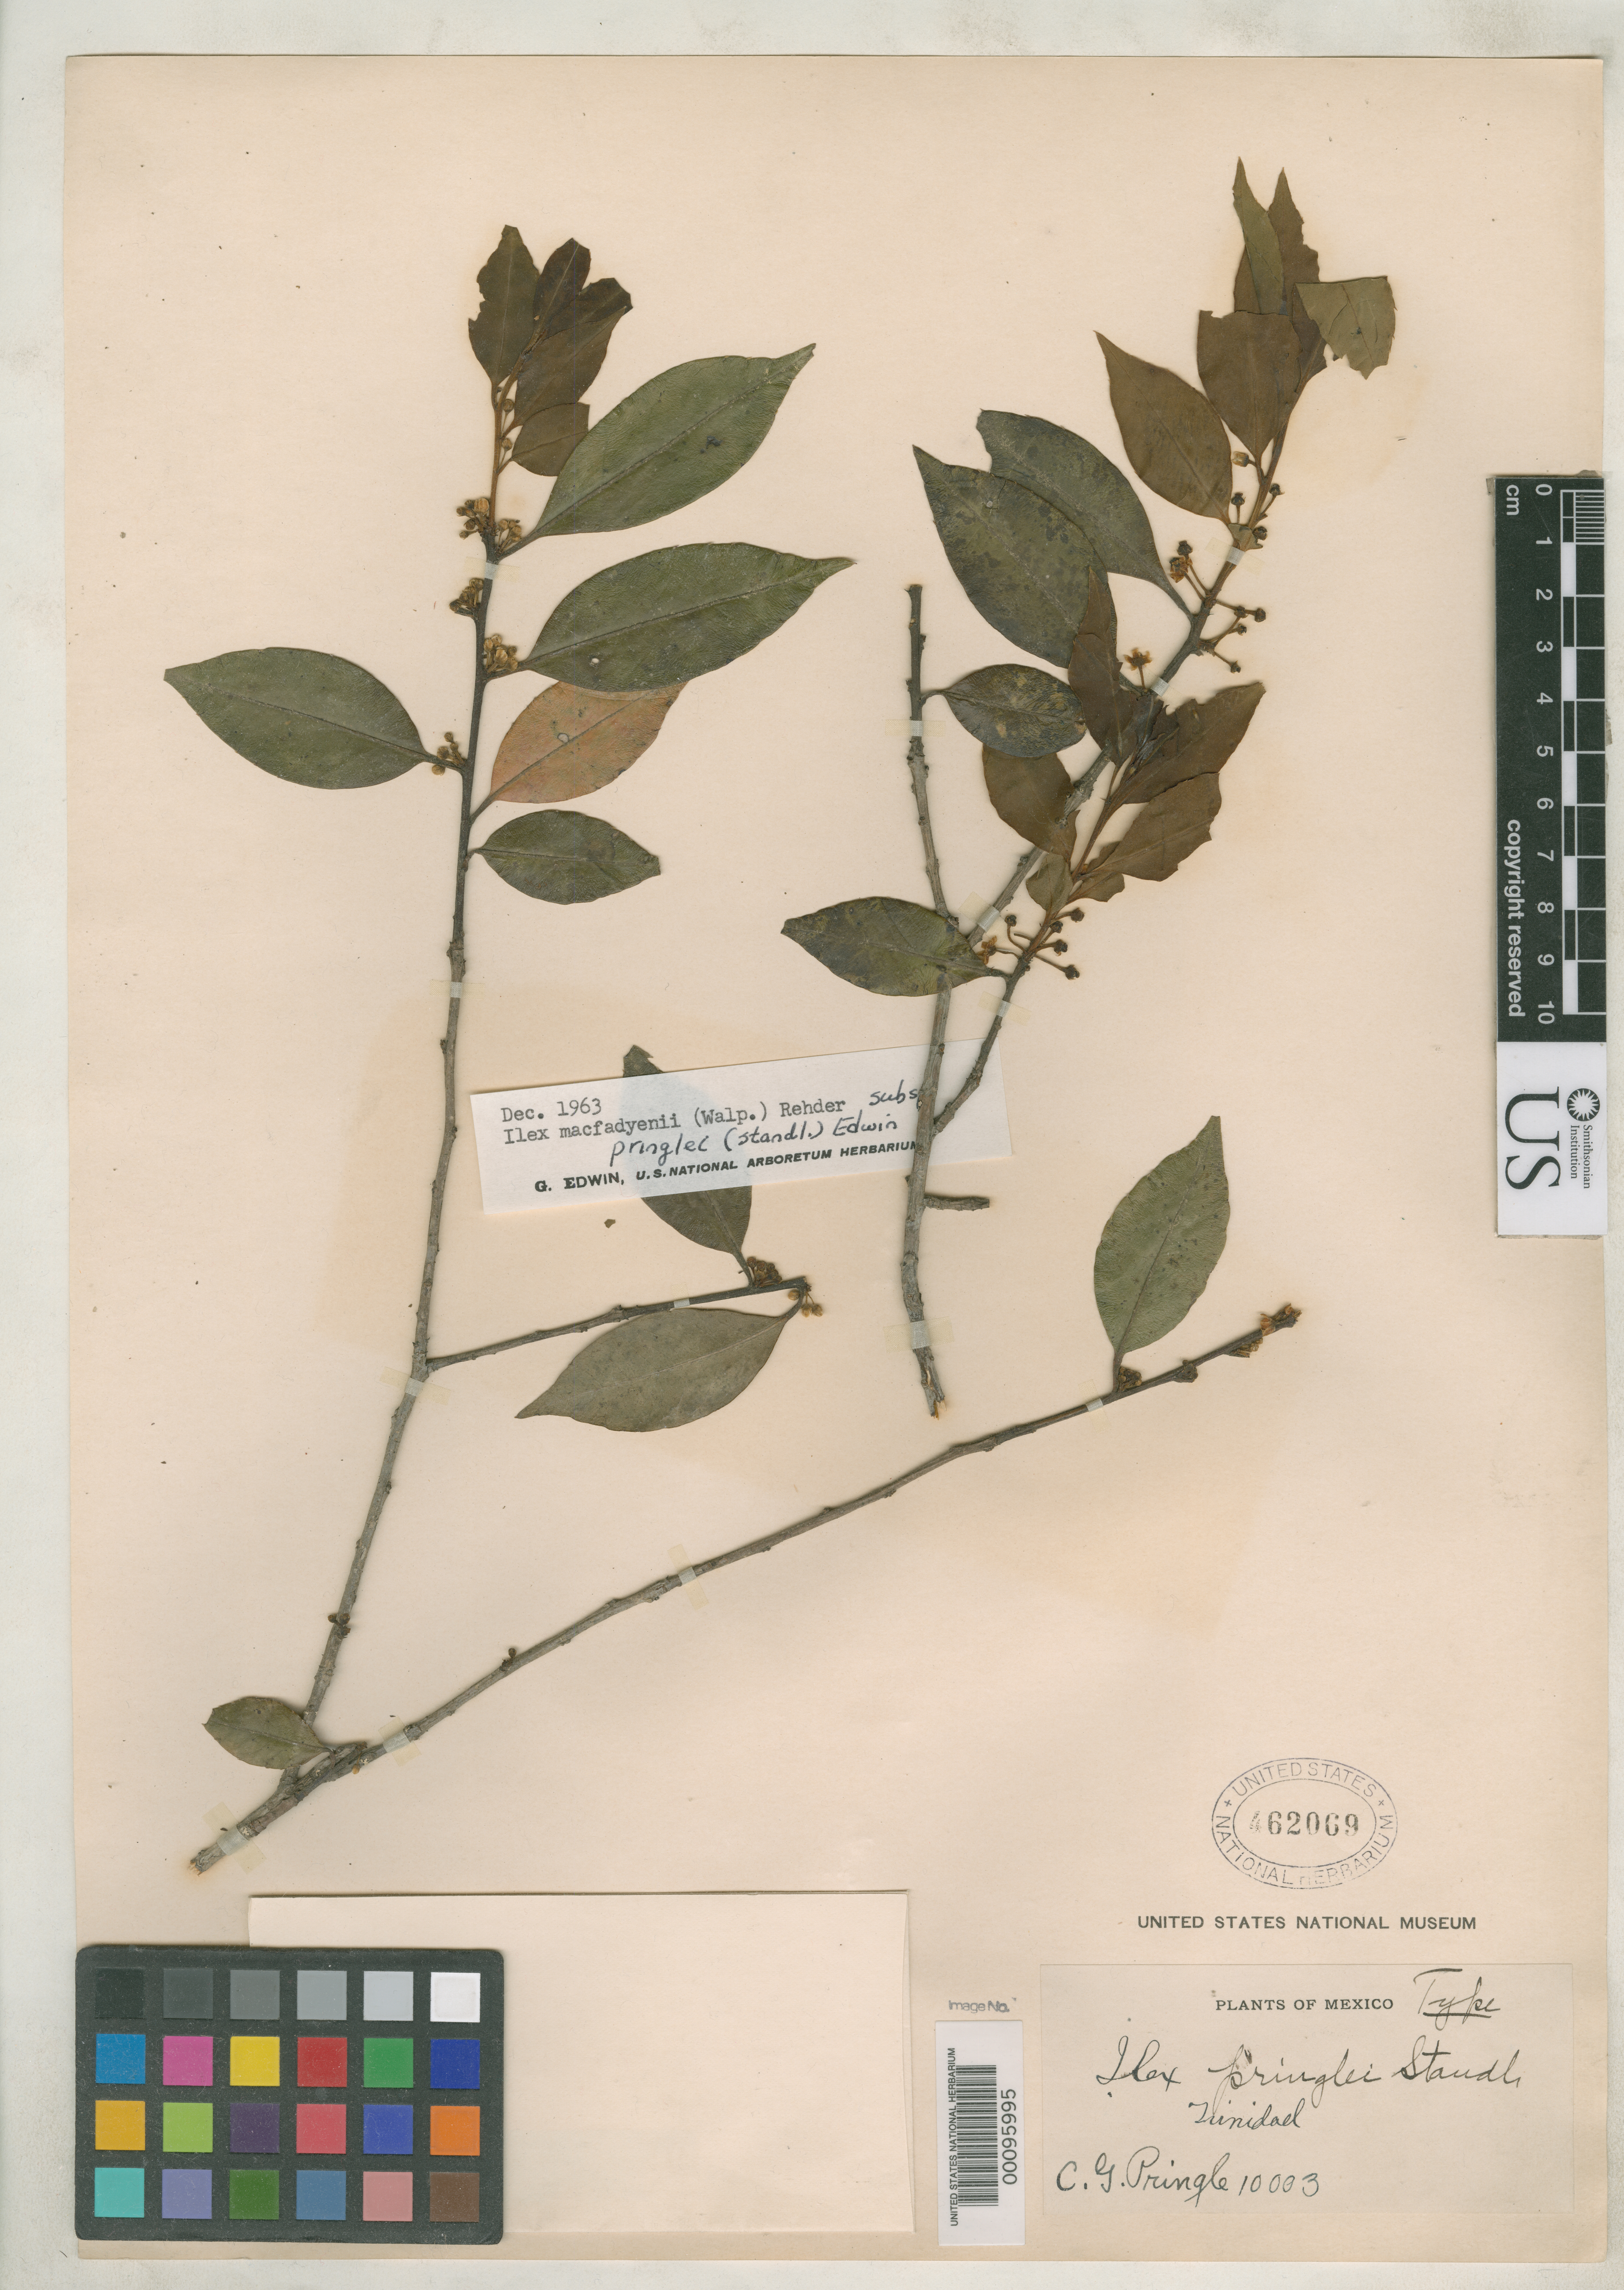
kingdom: Plantae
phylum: Tracheophyta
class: Magnoliopsida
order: Aquifoliales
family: Aquifoliaceae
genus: Ilex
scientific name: Ilex pringlei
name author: Standl.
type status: Holotype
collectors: C. G. Pringle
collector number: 10003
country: Mexico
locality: Trinidad.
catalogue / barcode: US 462069